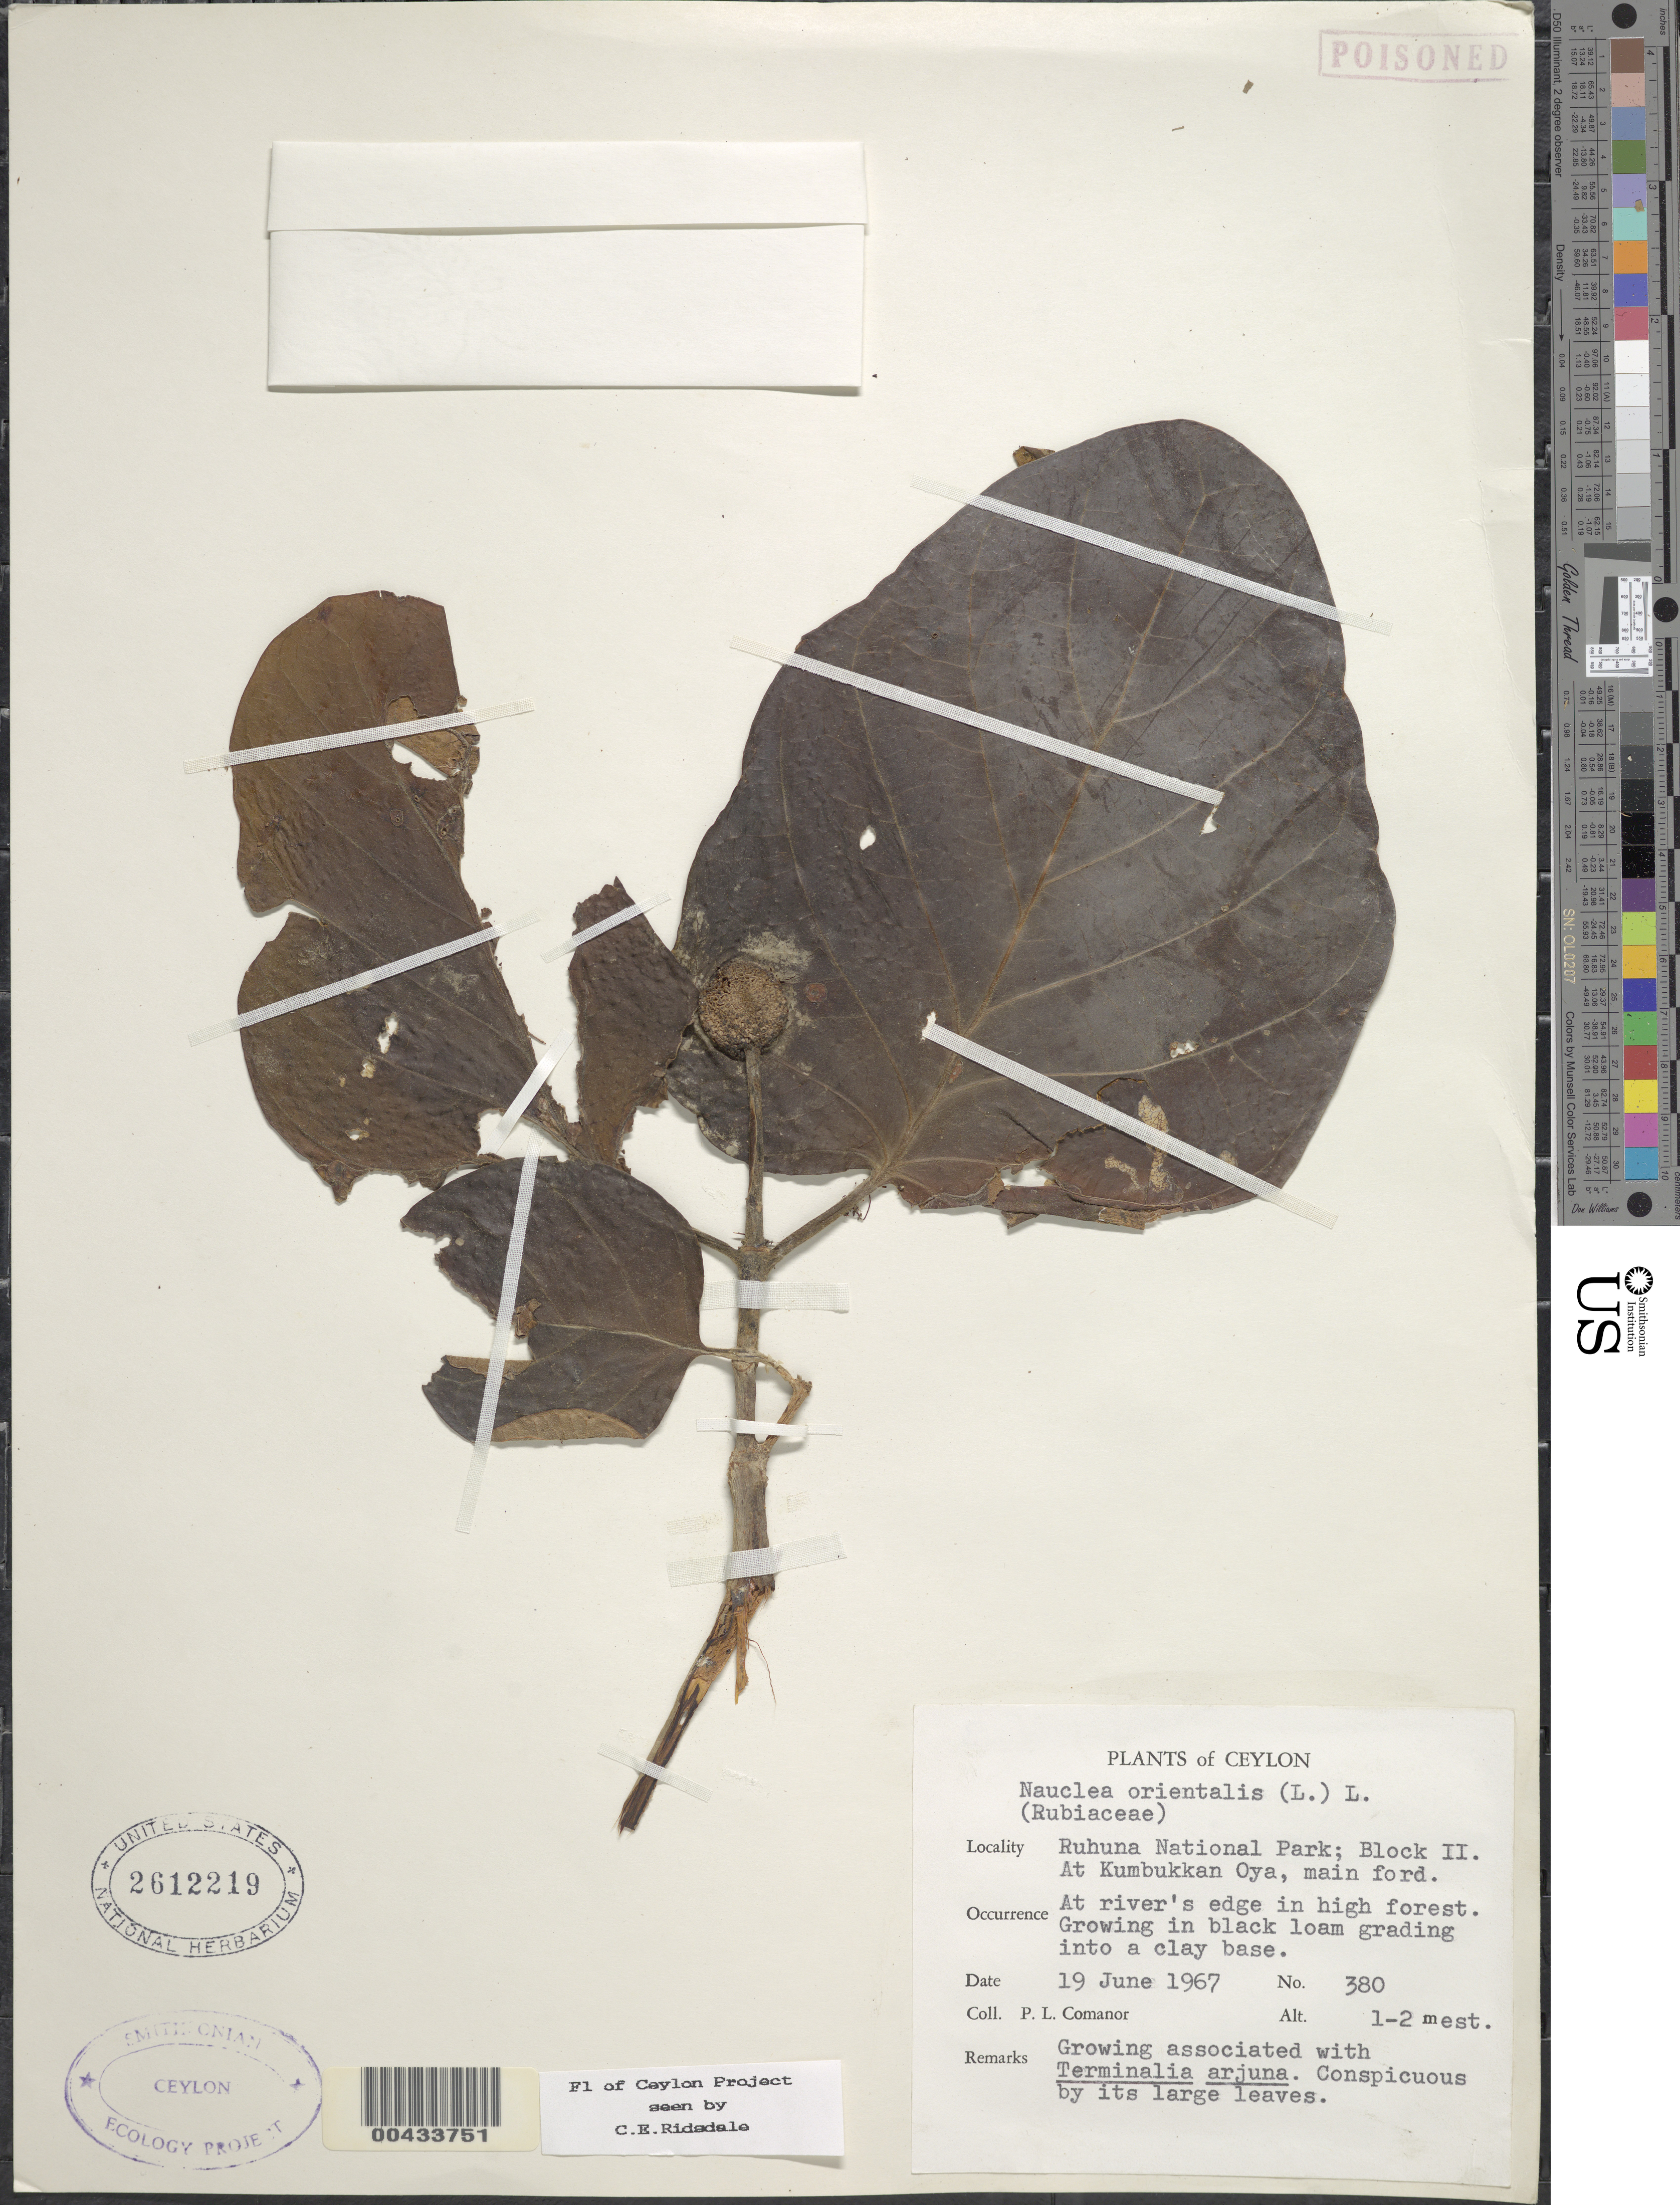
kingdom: Plantae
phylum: Tracheophyta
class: Magnoliopsida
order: Gentianales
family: Rubiaceae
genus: Nauclea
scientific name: Nauclea orientalis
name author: (L.) L.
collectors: P. Comanor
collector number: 380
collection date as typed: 19 Jun 1967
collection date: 1967-06-19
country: Sri Lanka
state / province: Southern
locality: Ruhuna National Park, Block II, at Kumbukkan Oya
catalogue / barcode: US 2612219